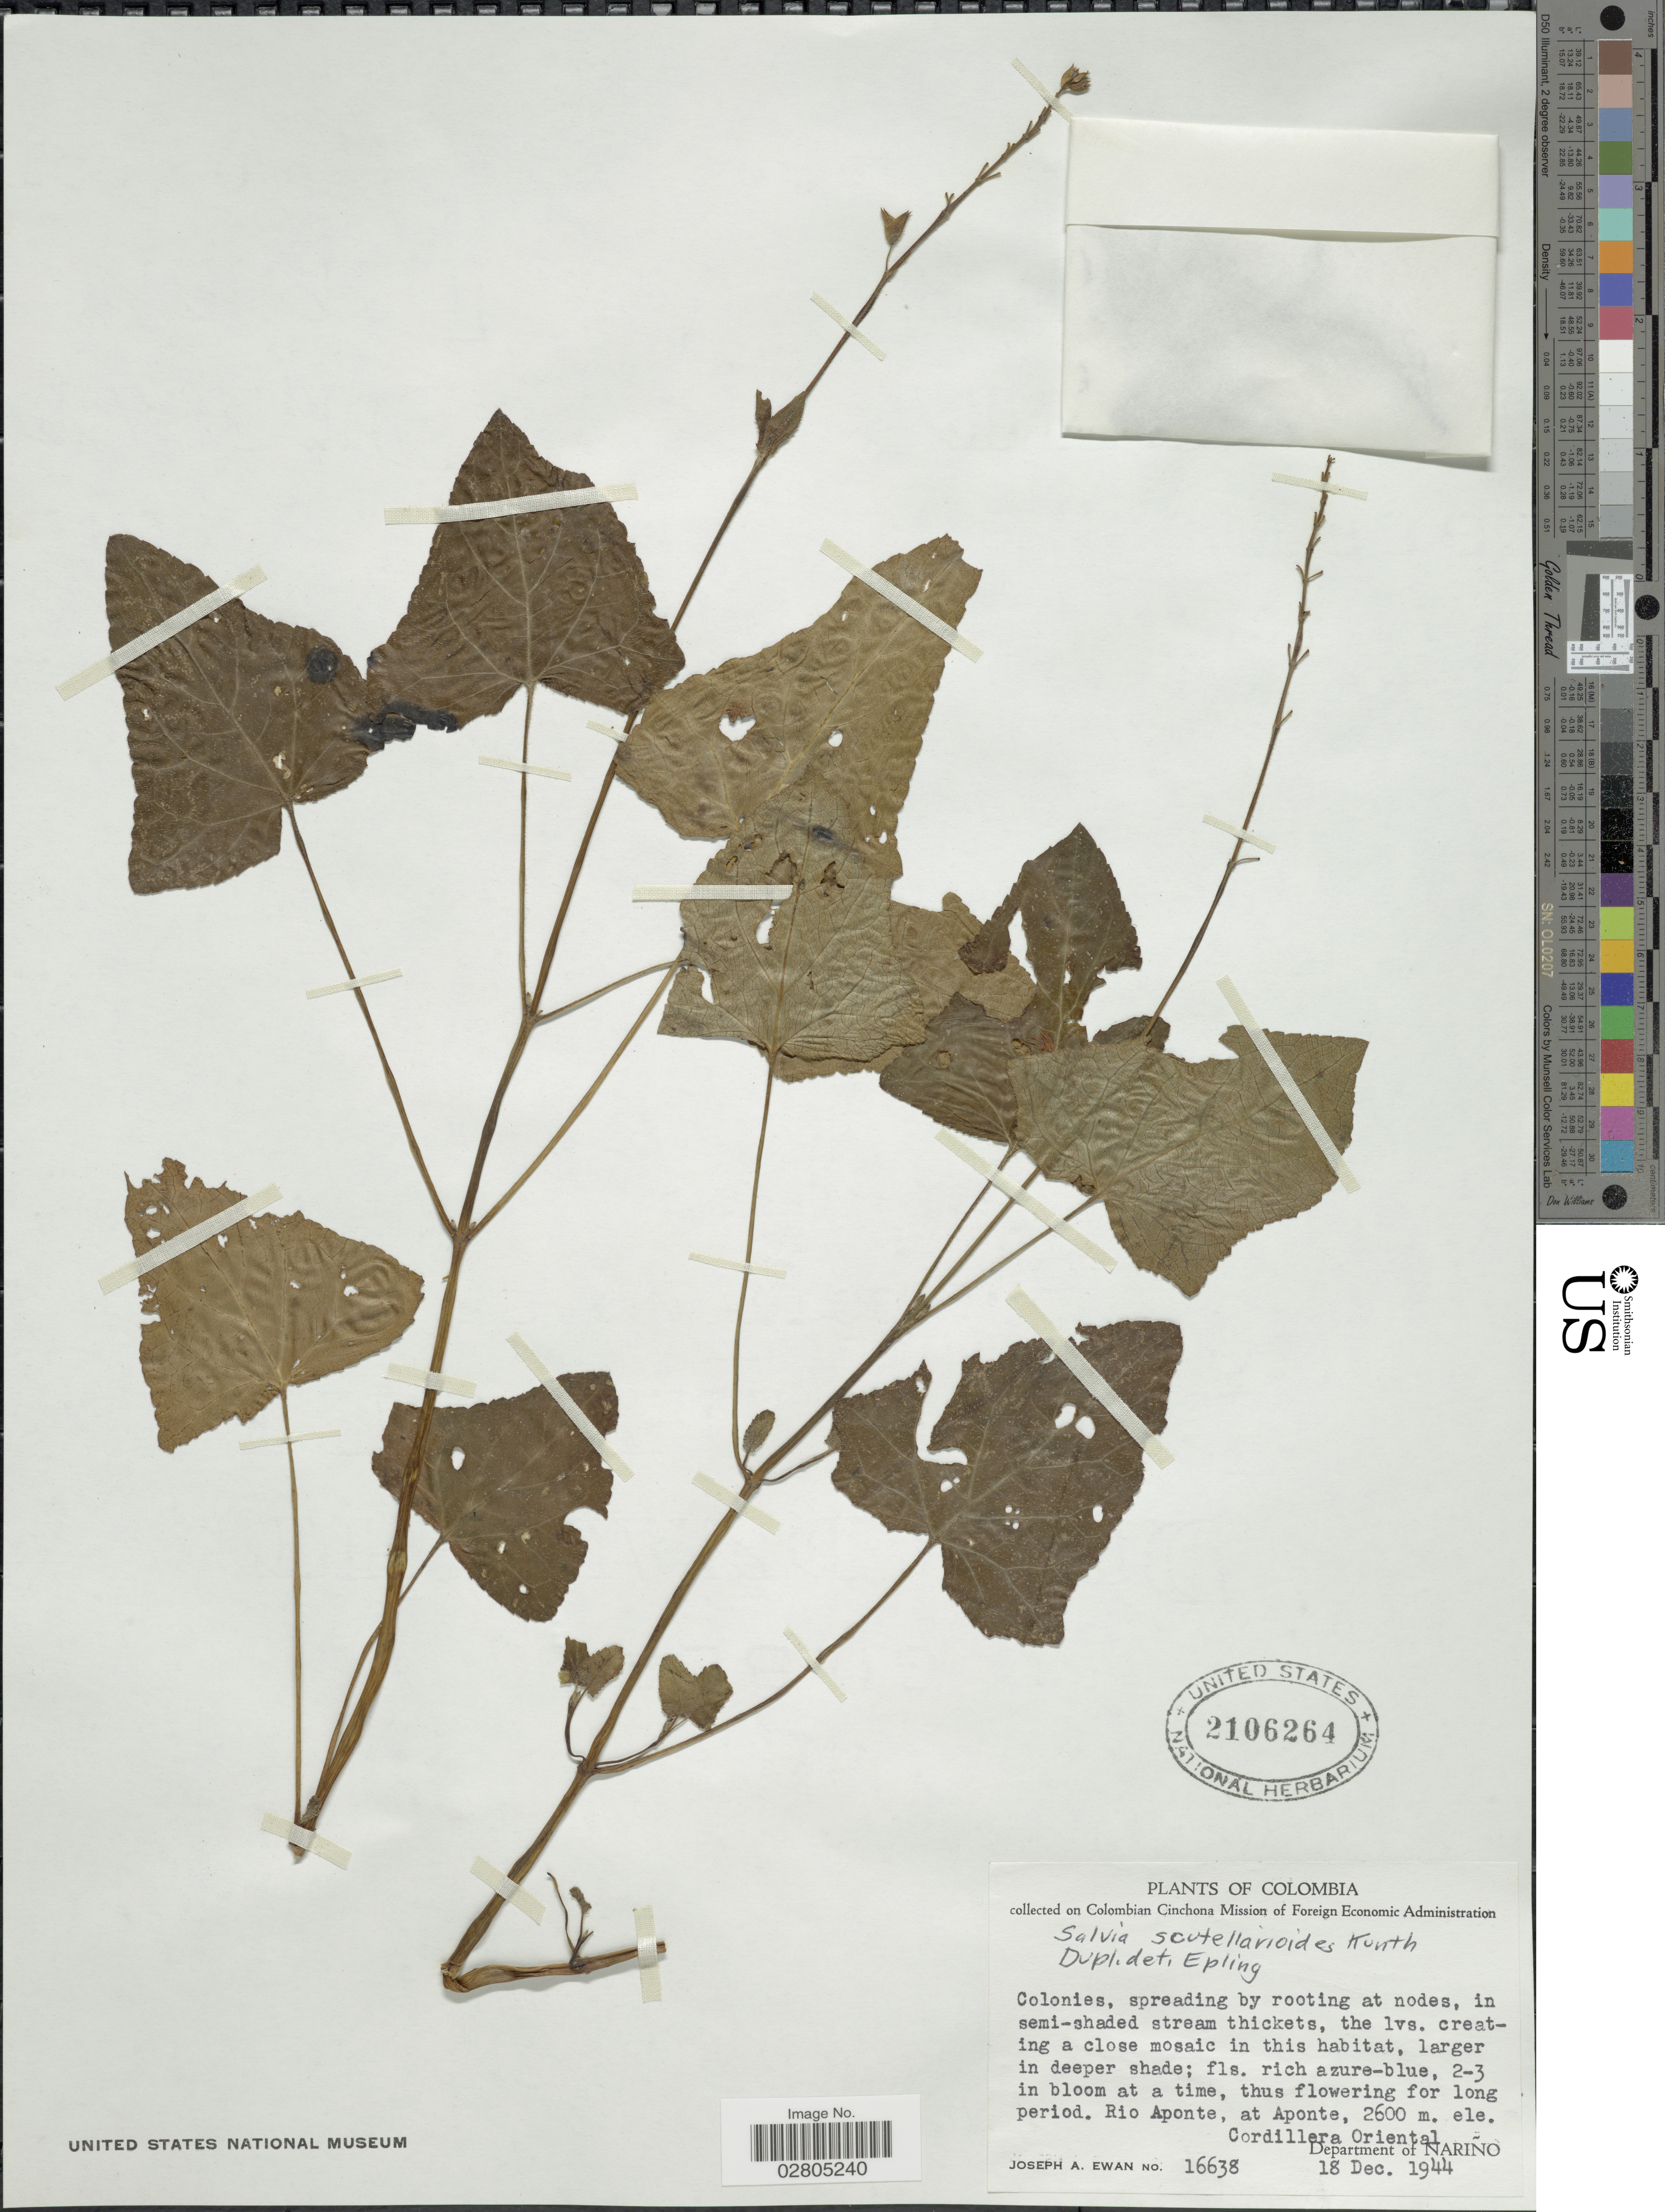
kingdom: Plantae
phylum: Tracheophyta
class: Magnoliopsida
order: Lamiales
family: Lamiaceae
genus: Salvia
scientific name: Salvia scutellarioides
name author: Kunth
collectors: J. A. Ewan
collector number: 16638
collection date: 1944-12-18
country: Colombia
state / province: Nariño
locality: Rio Aponte, at Aponte, Cordillera Oriental, Department of Nariño.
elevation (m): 2600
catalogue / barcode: US 2106264